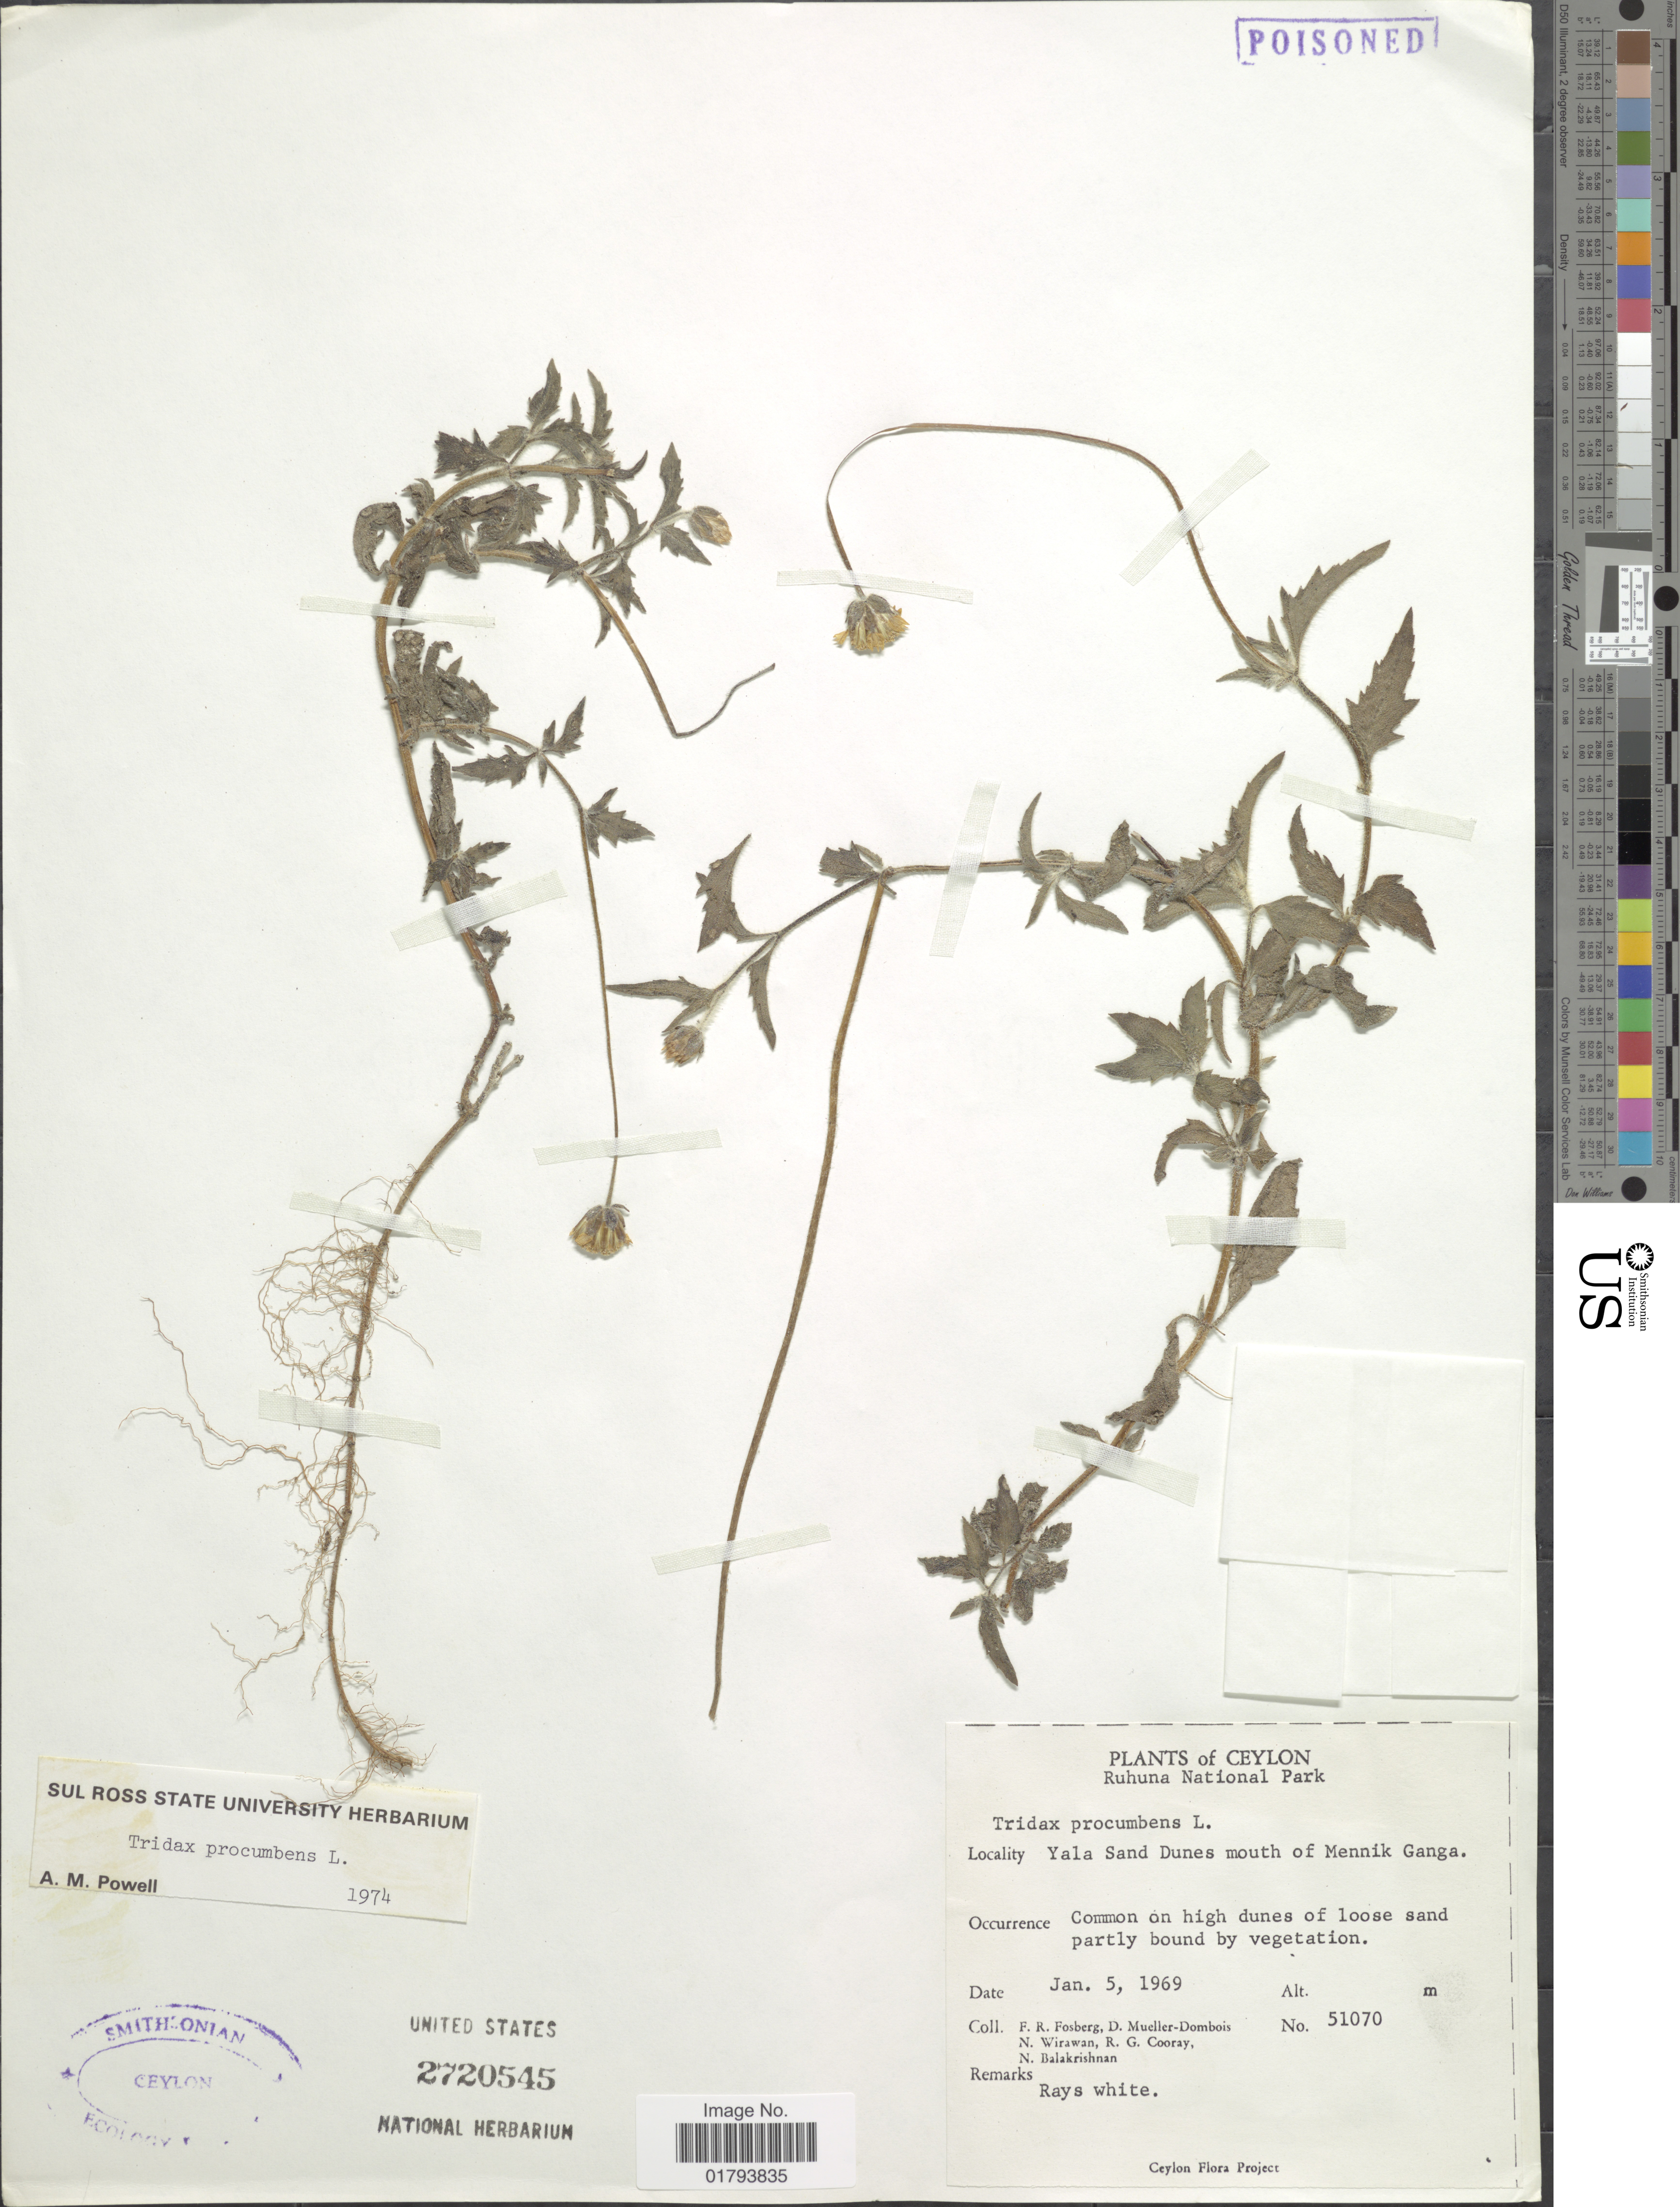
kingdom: Plantae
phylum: Tracheophyta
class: Magnoliopsida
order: Asterales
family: Asteraceae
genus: Tridax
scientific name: Tridax procumbens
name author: L.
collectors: F. R. Fosberg, D. Mueller-Dombois, N. Wirawan, R. Cooray & N. Balakrishnan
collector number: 51070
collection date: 1969-01-05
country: Sri Lanka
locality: Ceylon, Ruhuna National Park, Yala Sand Dunes mouth of Mennik Ganga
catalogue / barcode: US 2720545